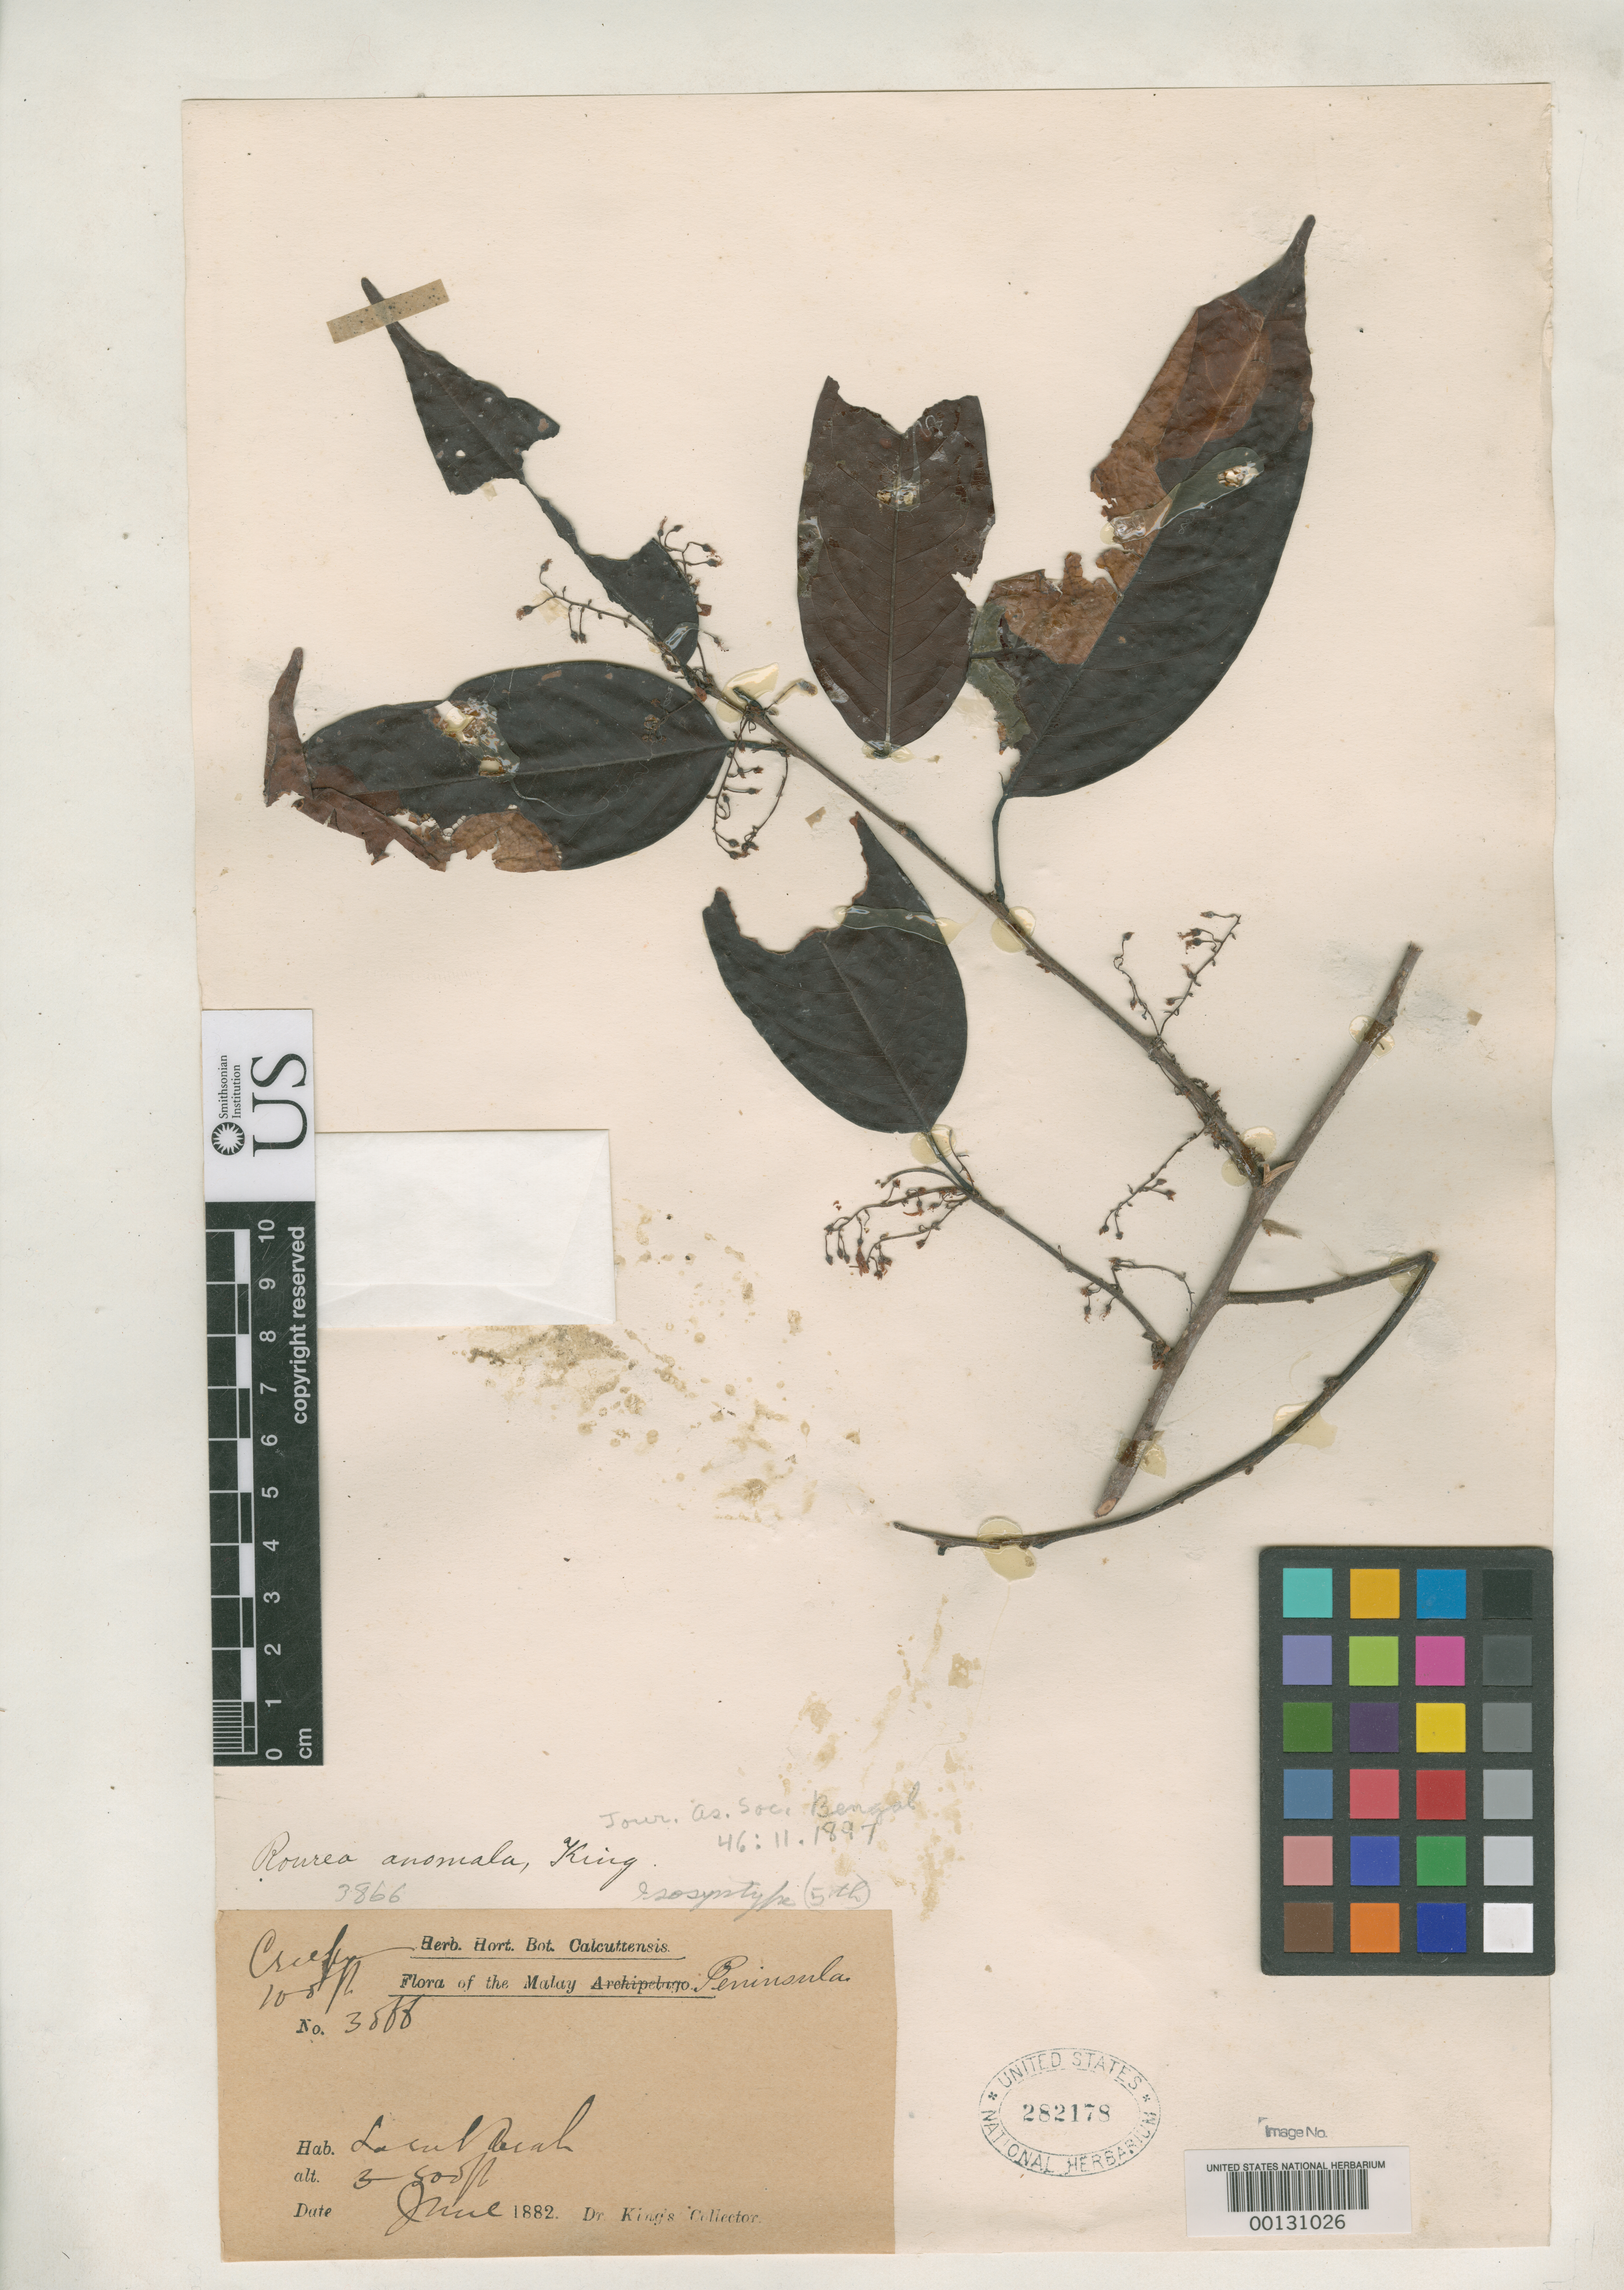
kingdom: Plantae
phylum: Tracheophyta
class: Magnoliopsida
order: Oxalidales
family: Connaraceae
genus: Rourea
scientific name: Rourea anomala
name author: King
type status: Isosyntype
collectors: H. Kunstler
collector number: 3866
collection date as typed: Jun 1882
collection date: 1882-06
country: Malaysia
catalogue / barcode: US 282178